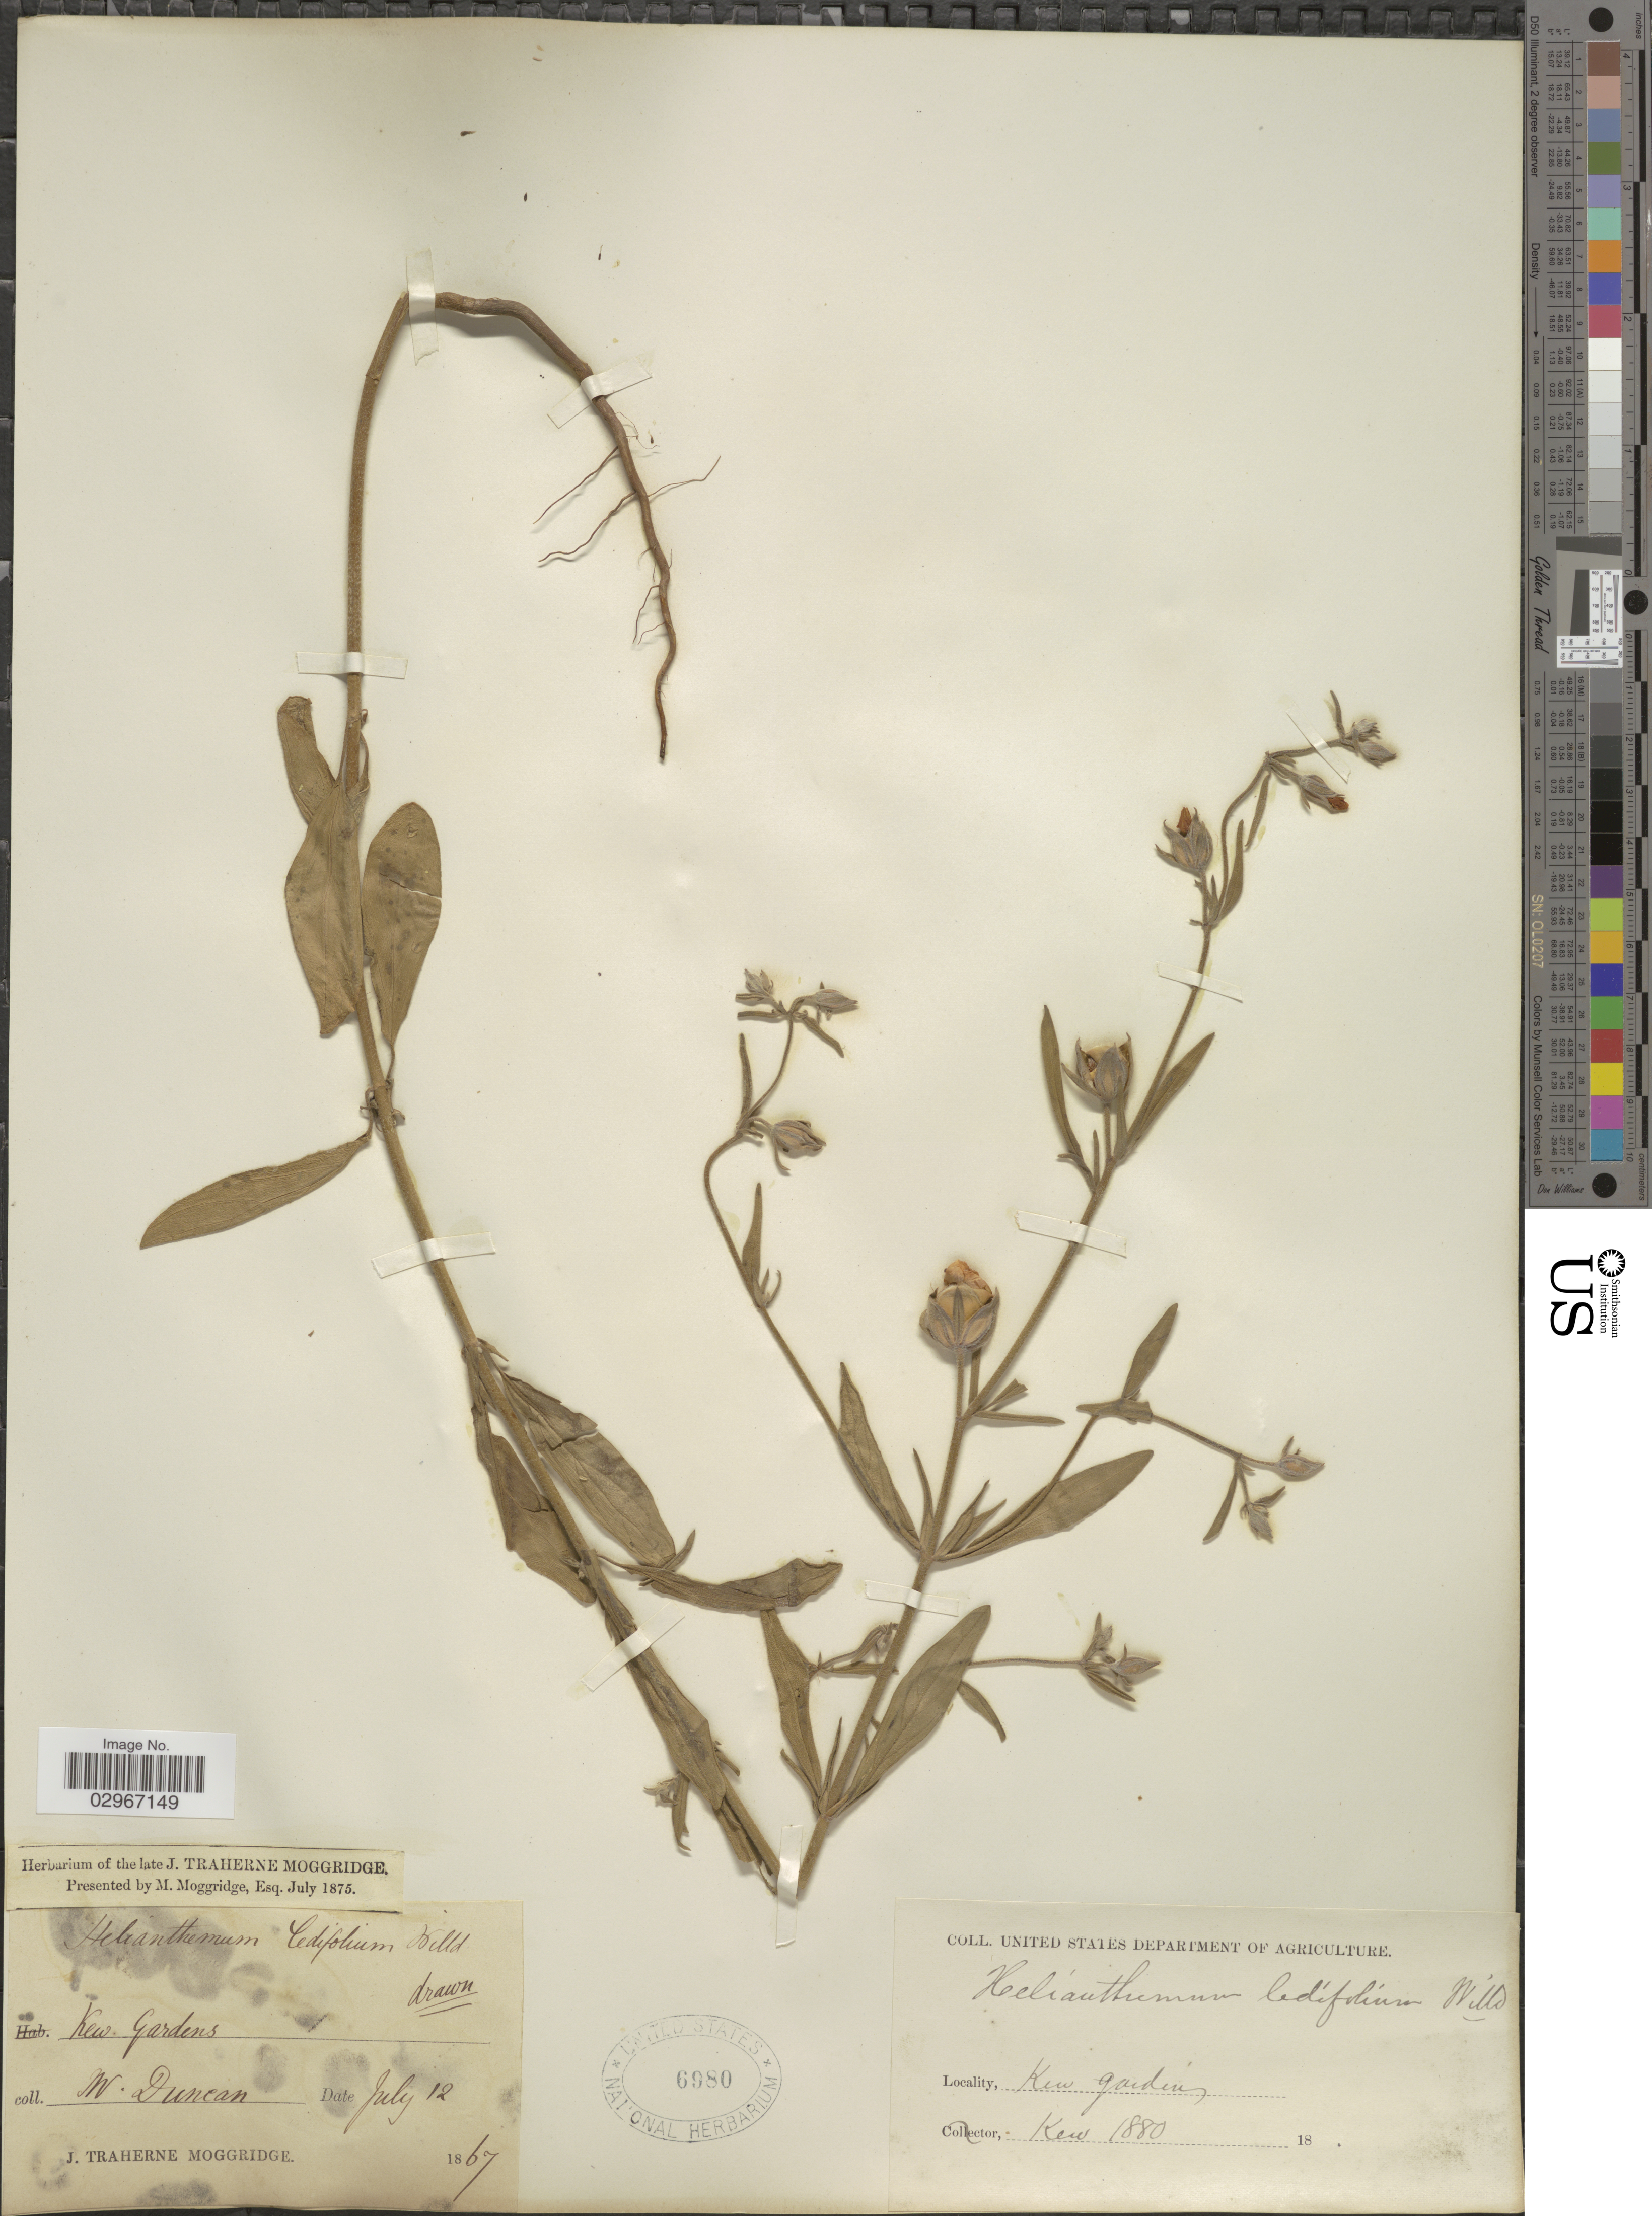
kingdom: Plantae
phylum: Tracheophyta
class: Magnoliopsida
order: Malvales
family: Cistaceae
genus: Helianthemum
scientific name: Helianthemum ledifolium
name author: (L.) Mill.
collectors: W. Duncan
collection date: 1867-07-12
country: United Kingdom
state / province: England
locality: Kew. Gardens.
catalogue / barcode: US 6980